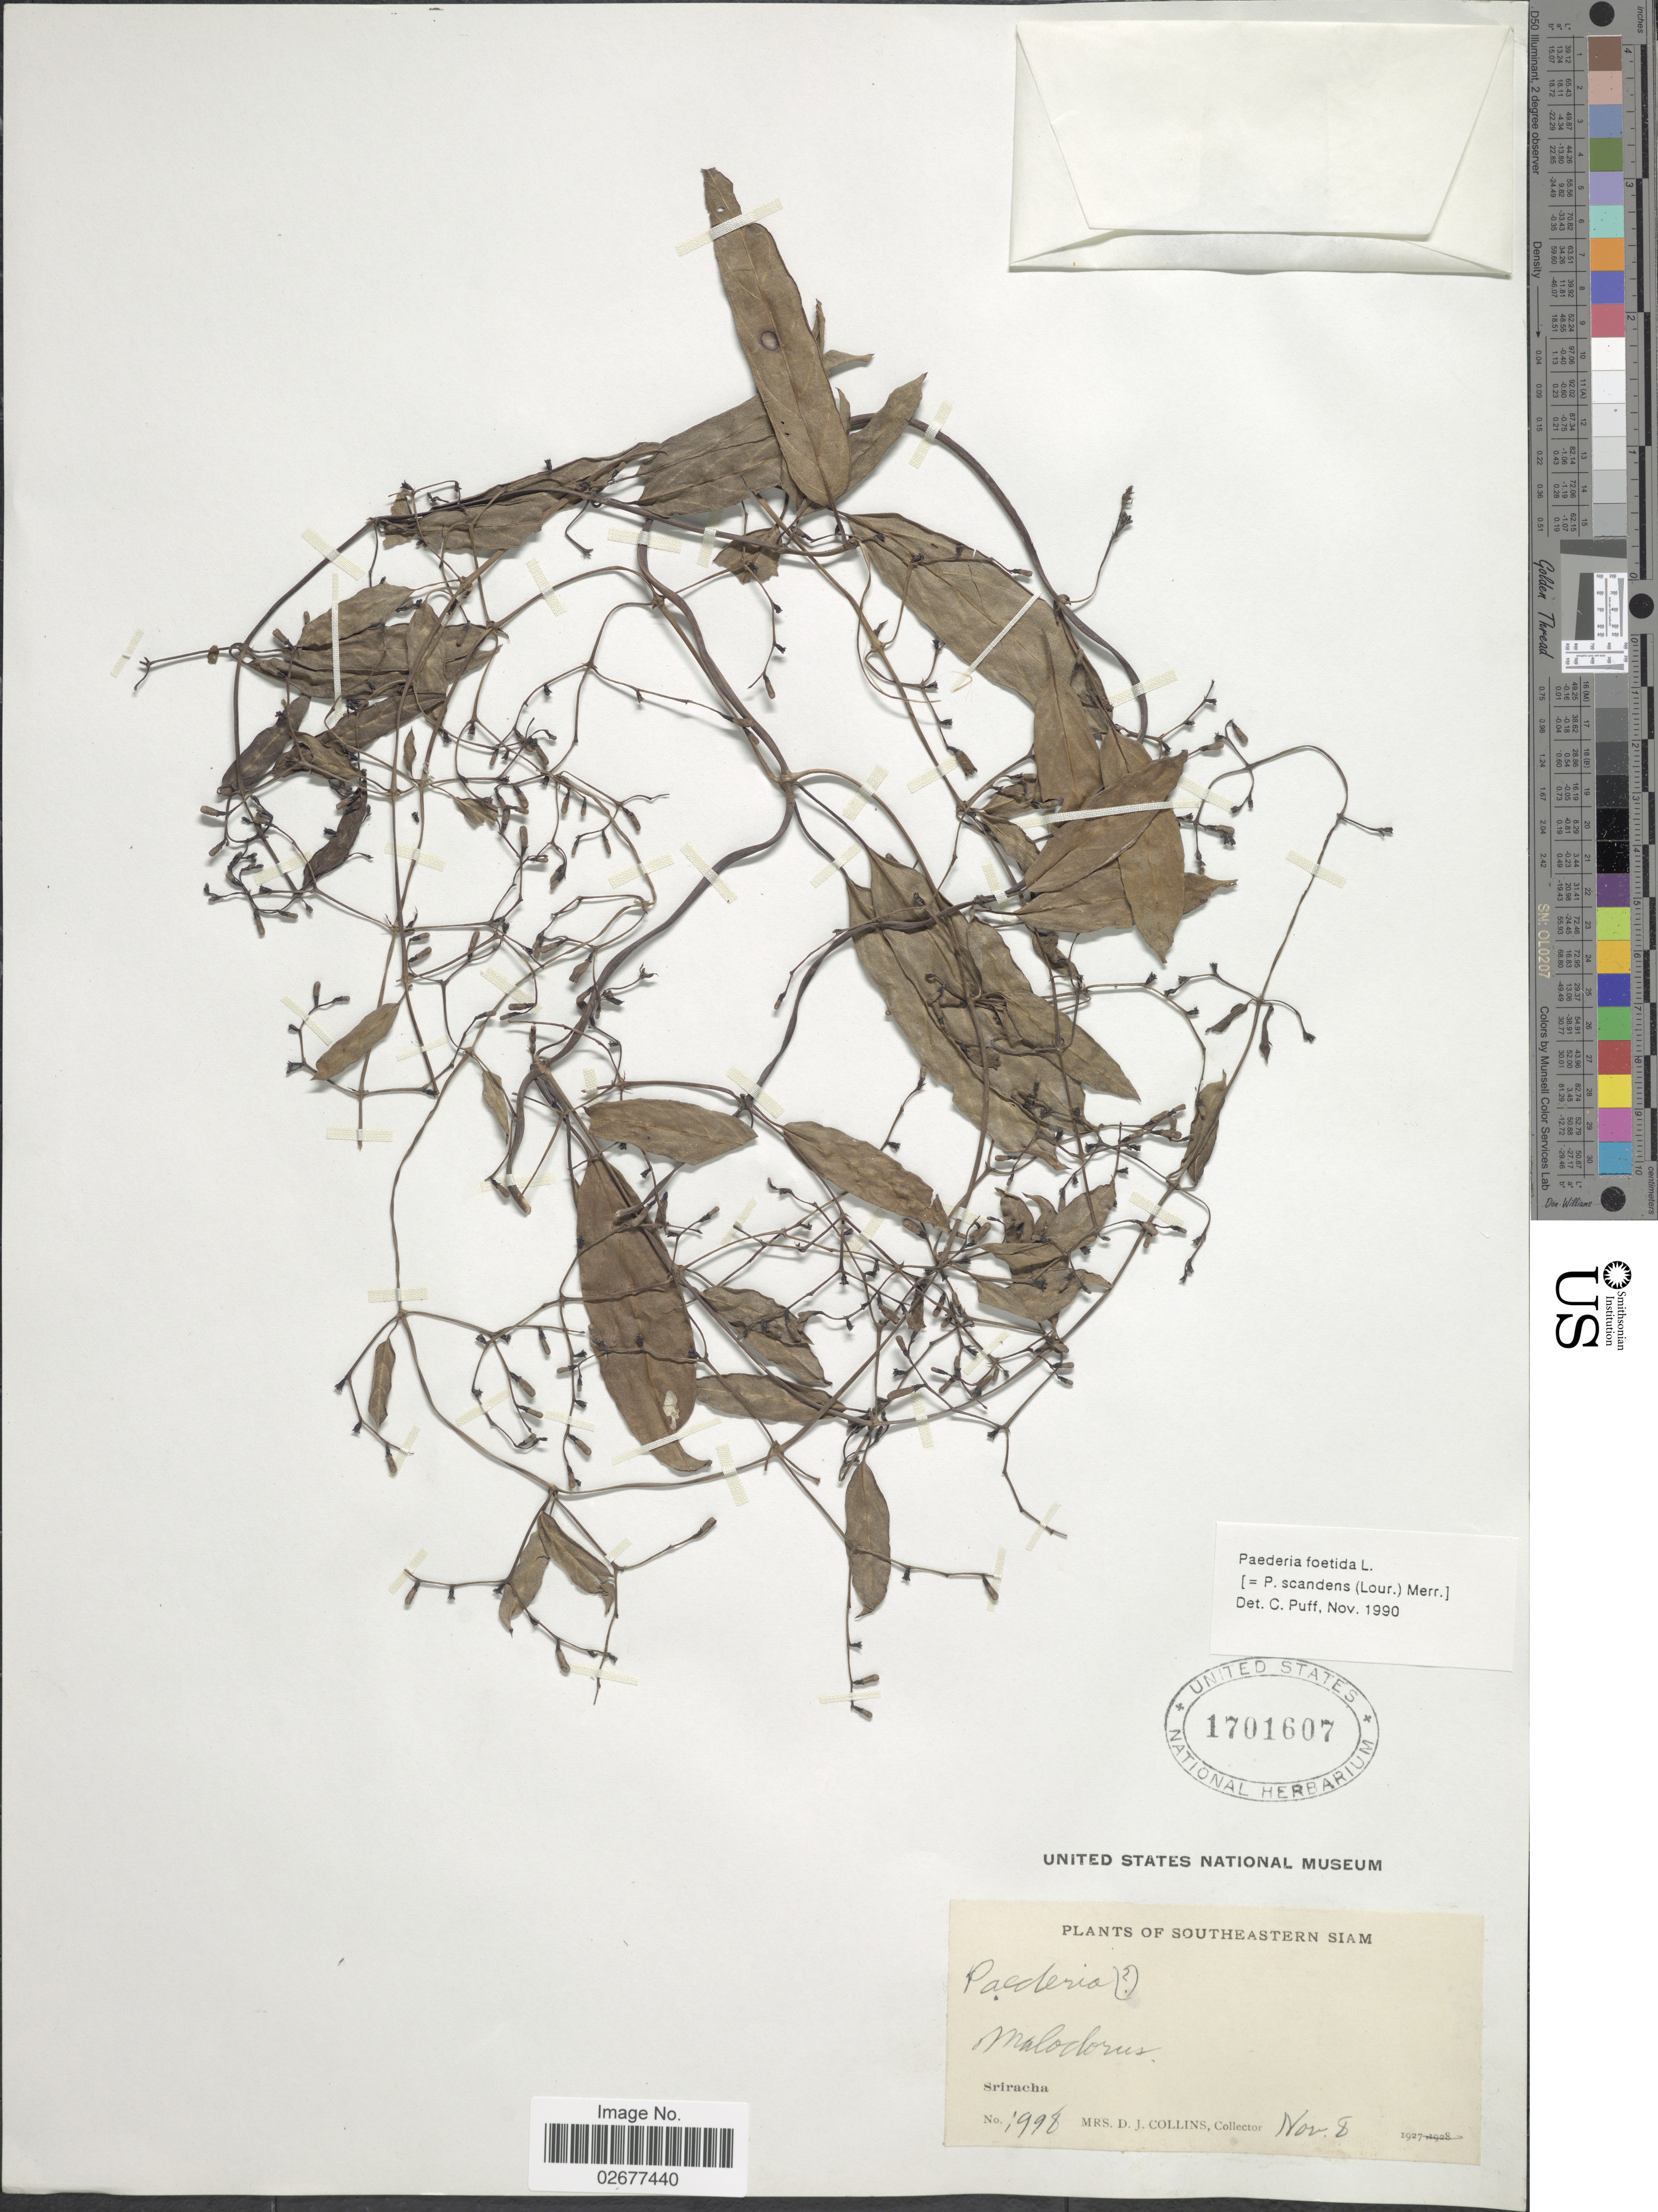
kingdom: Plantae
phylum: Tracheophyta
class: Magnoliopsida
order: Gentianales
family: Rubiaceae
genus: Paederia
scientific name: Paederia foetida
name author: L.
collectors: Mrs. D. J. Collins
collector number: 1998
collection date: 1927-11-08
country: Thailand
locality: Southeastern Siam. Maloclorus [interpreted]. Sriracha.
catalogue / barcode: US 1701607